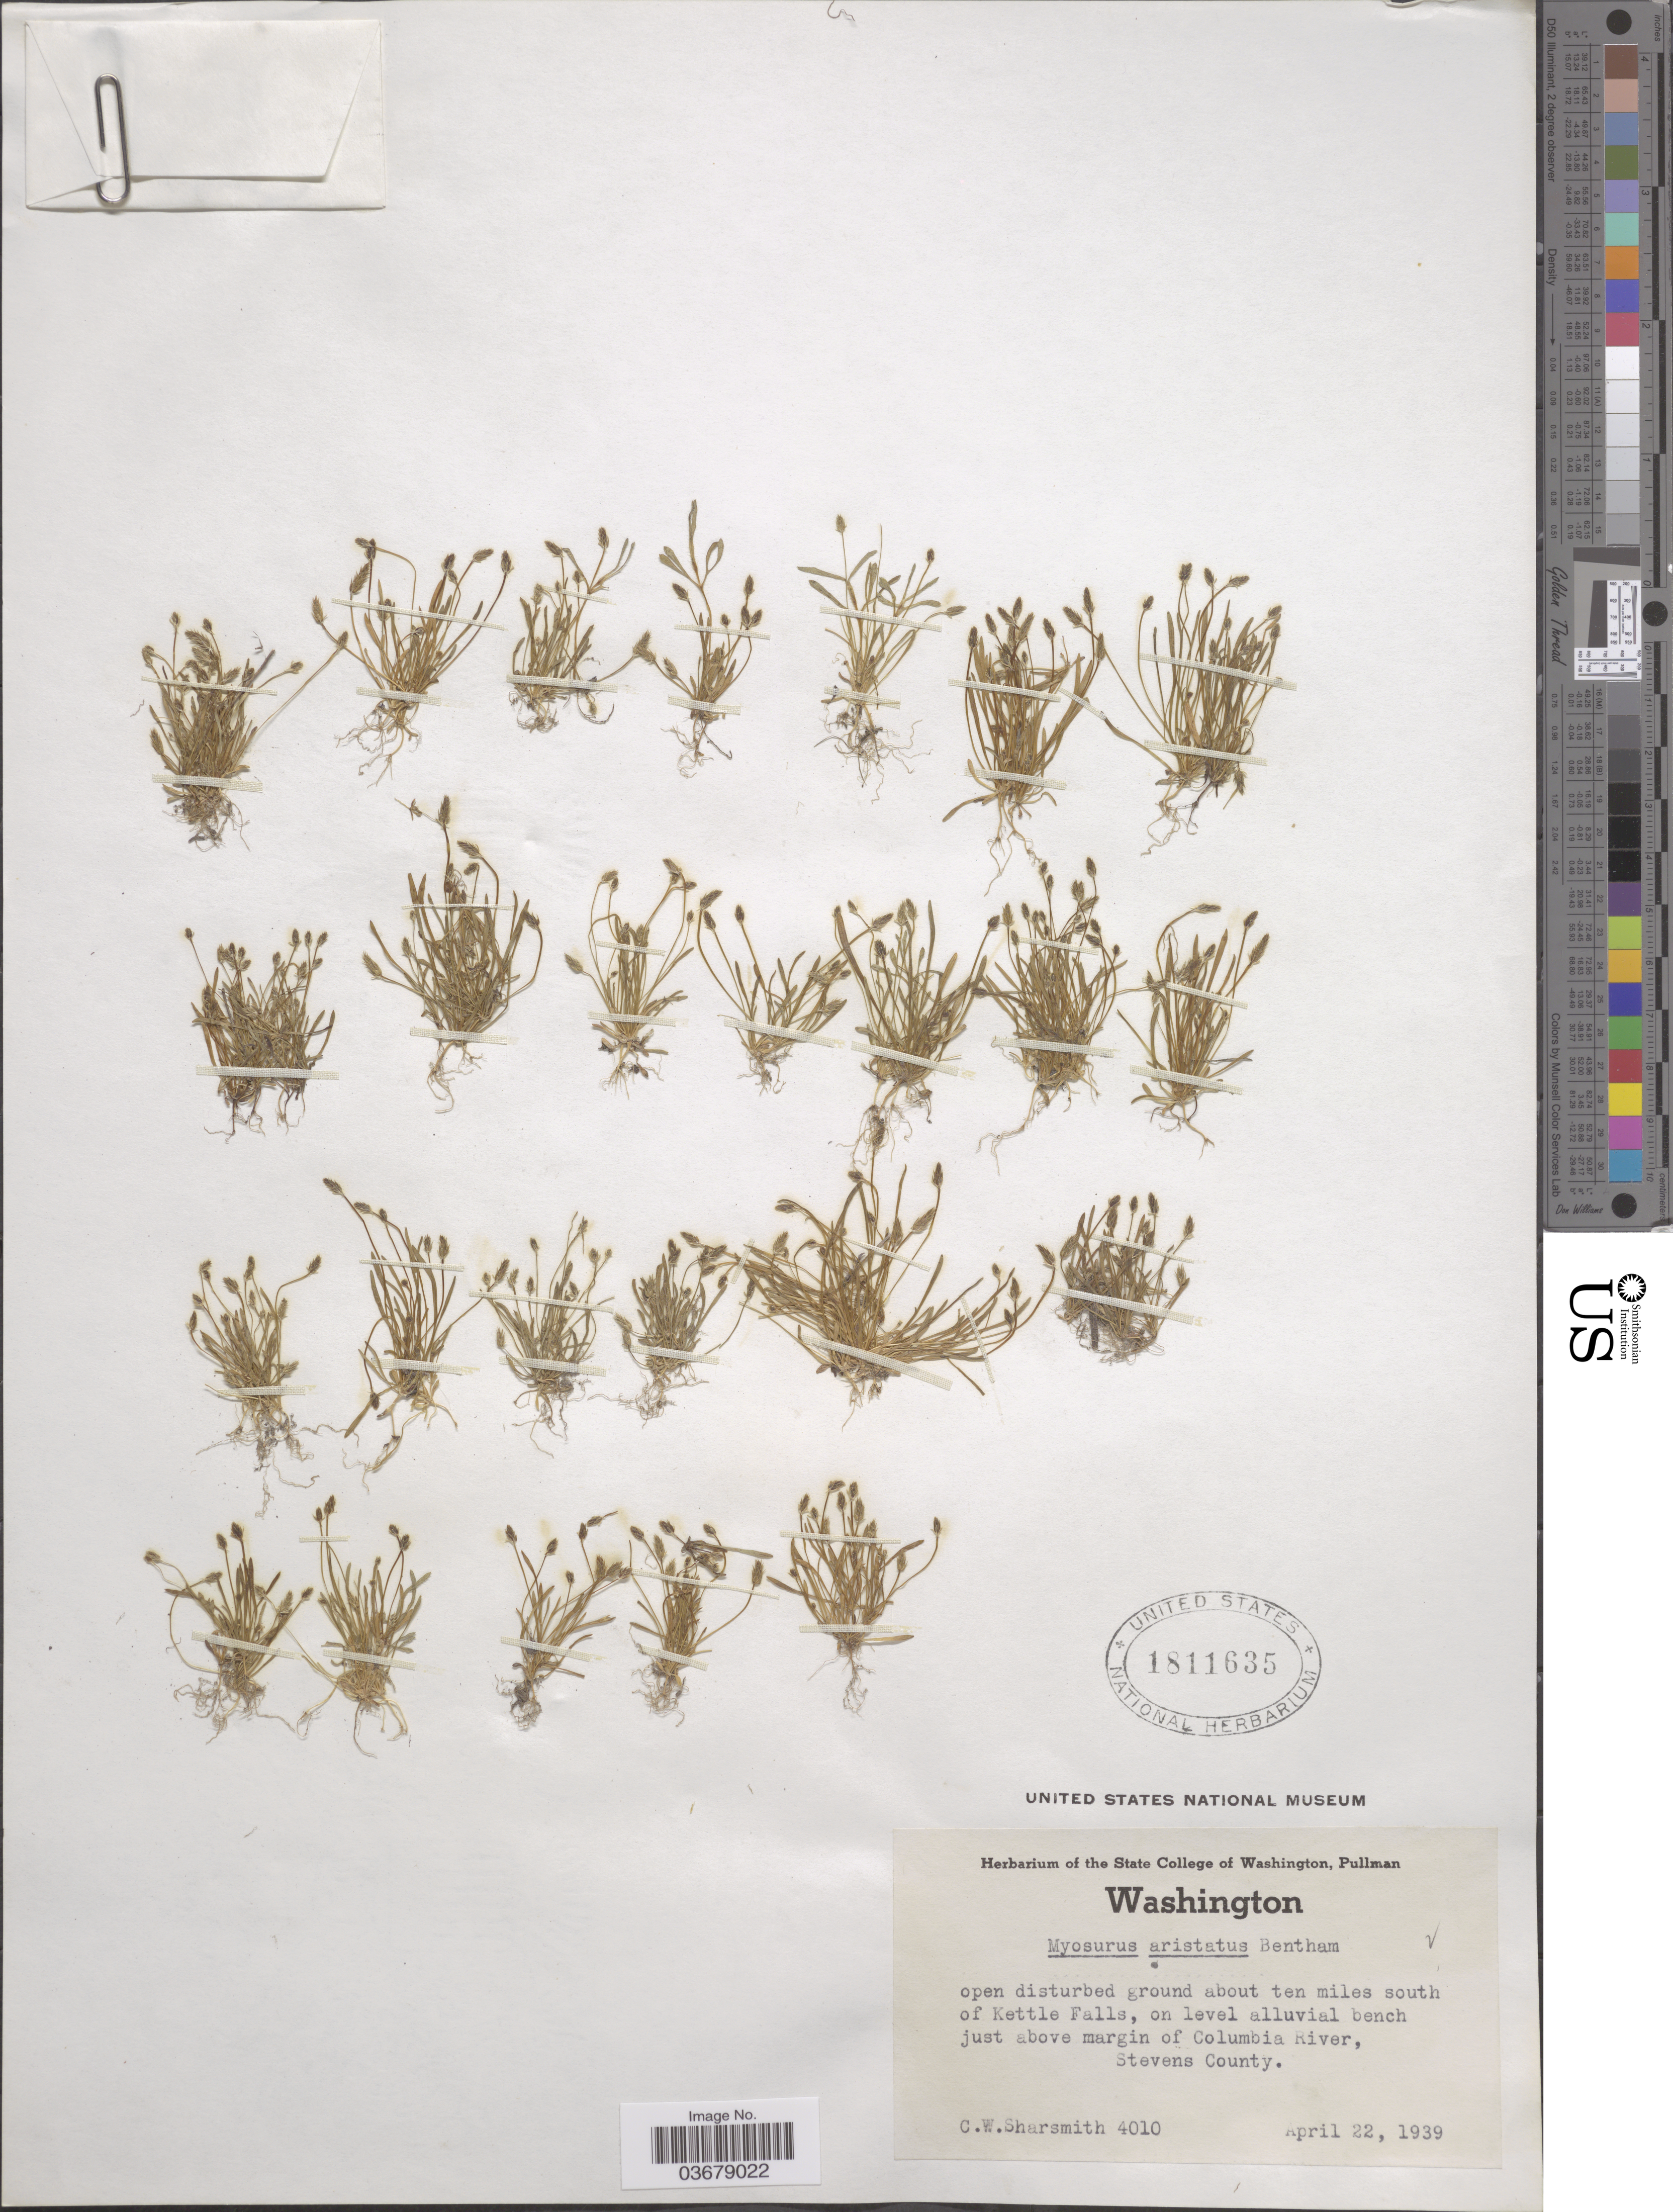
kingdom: Plantae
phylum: Tracheophyta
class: Magnoliopsida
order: Ranunculales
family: Ranunculaceae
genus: Myosurus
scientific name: Myosurus aristatus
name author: Benth.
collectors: C. Sharsmith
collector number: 4010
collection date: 1939-04-22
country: United States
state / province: Washington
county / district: Stevens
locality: About ten miles south of Kettle Falls, on level alluvial bench just above margin of Colombia River, Stevens County.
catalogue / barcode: US 1811635